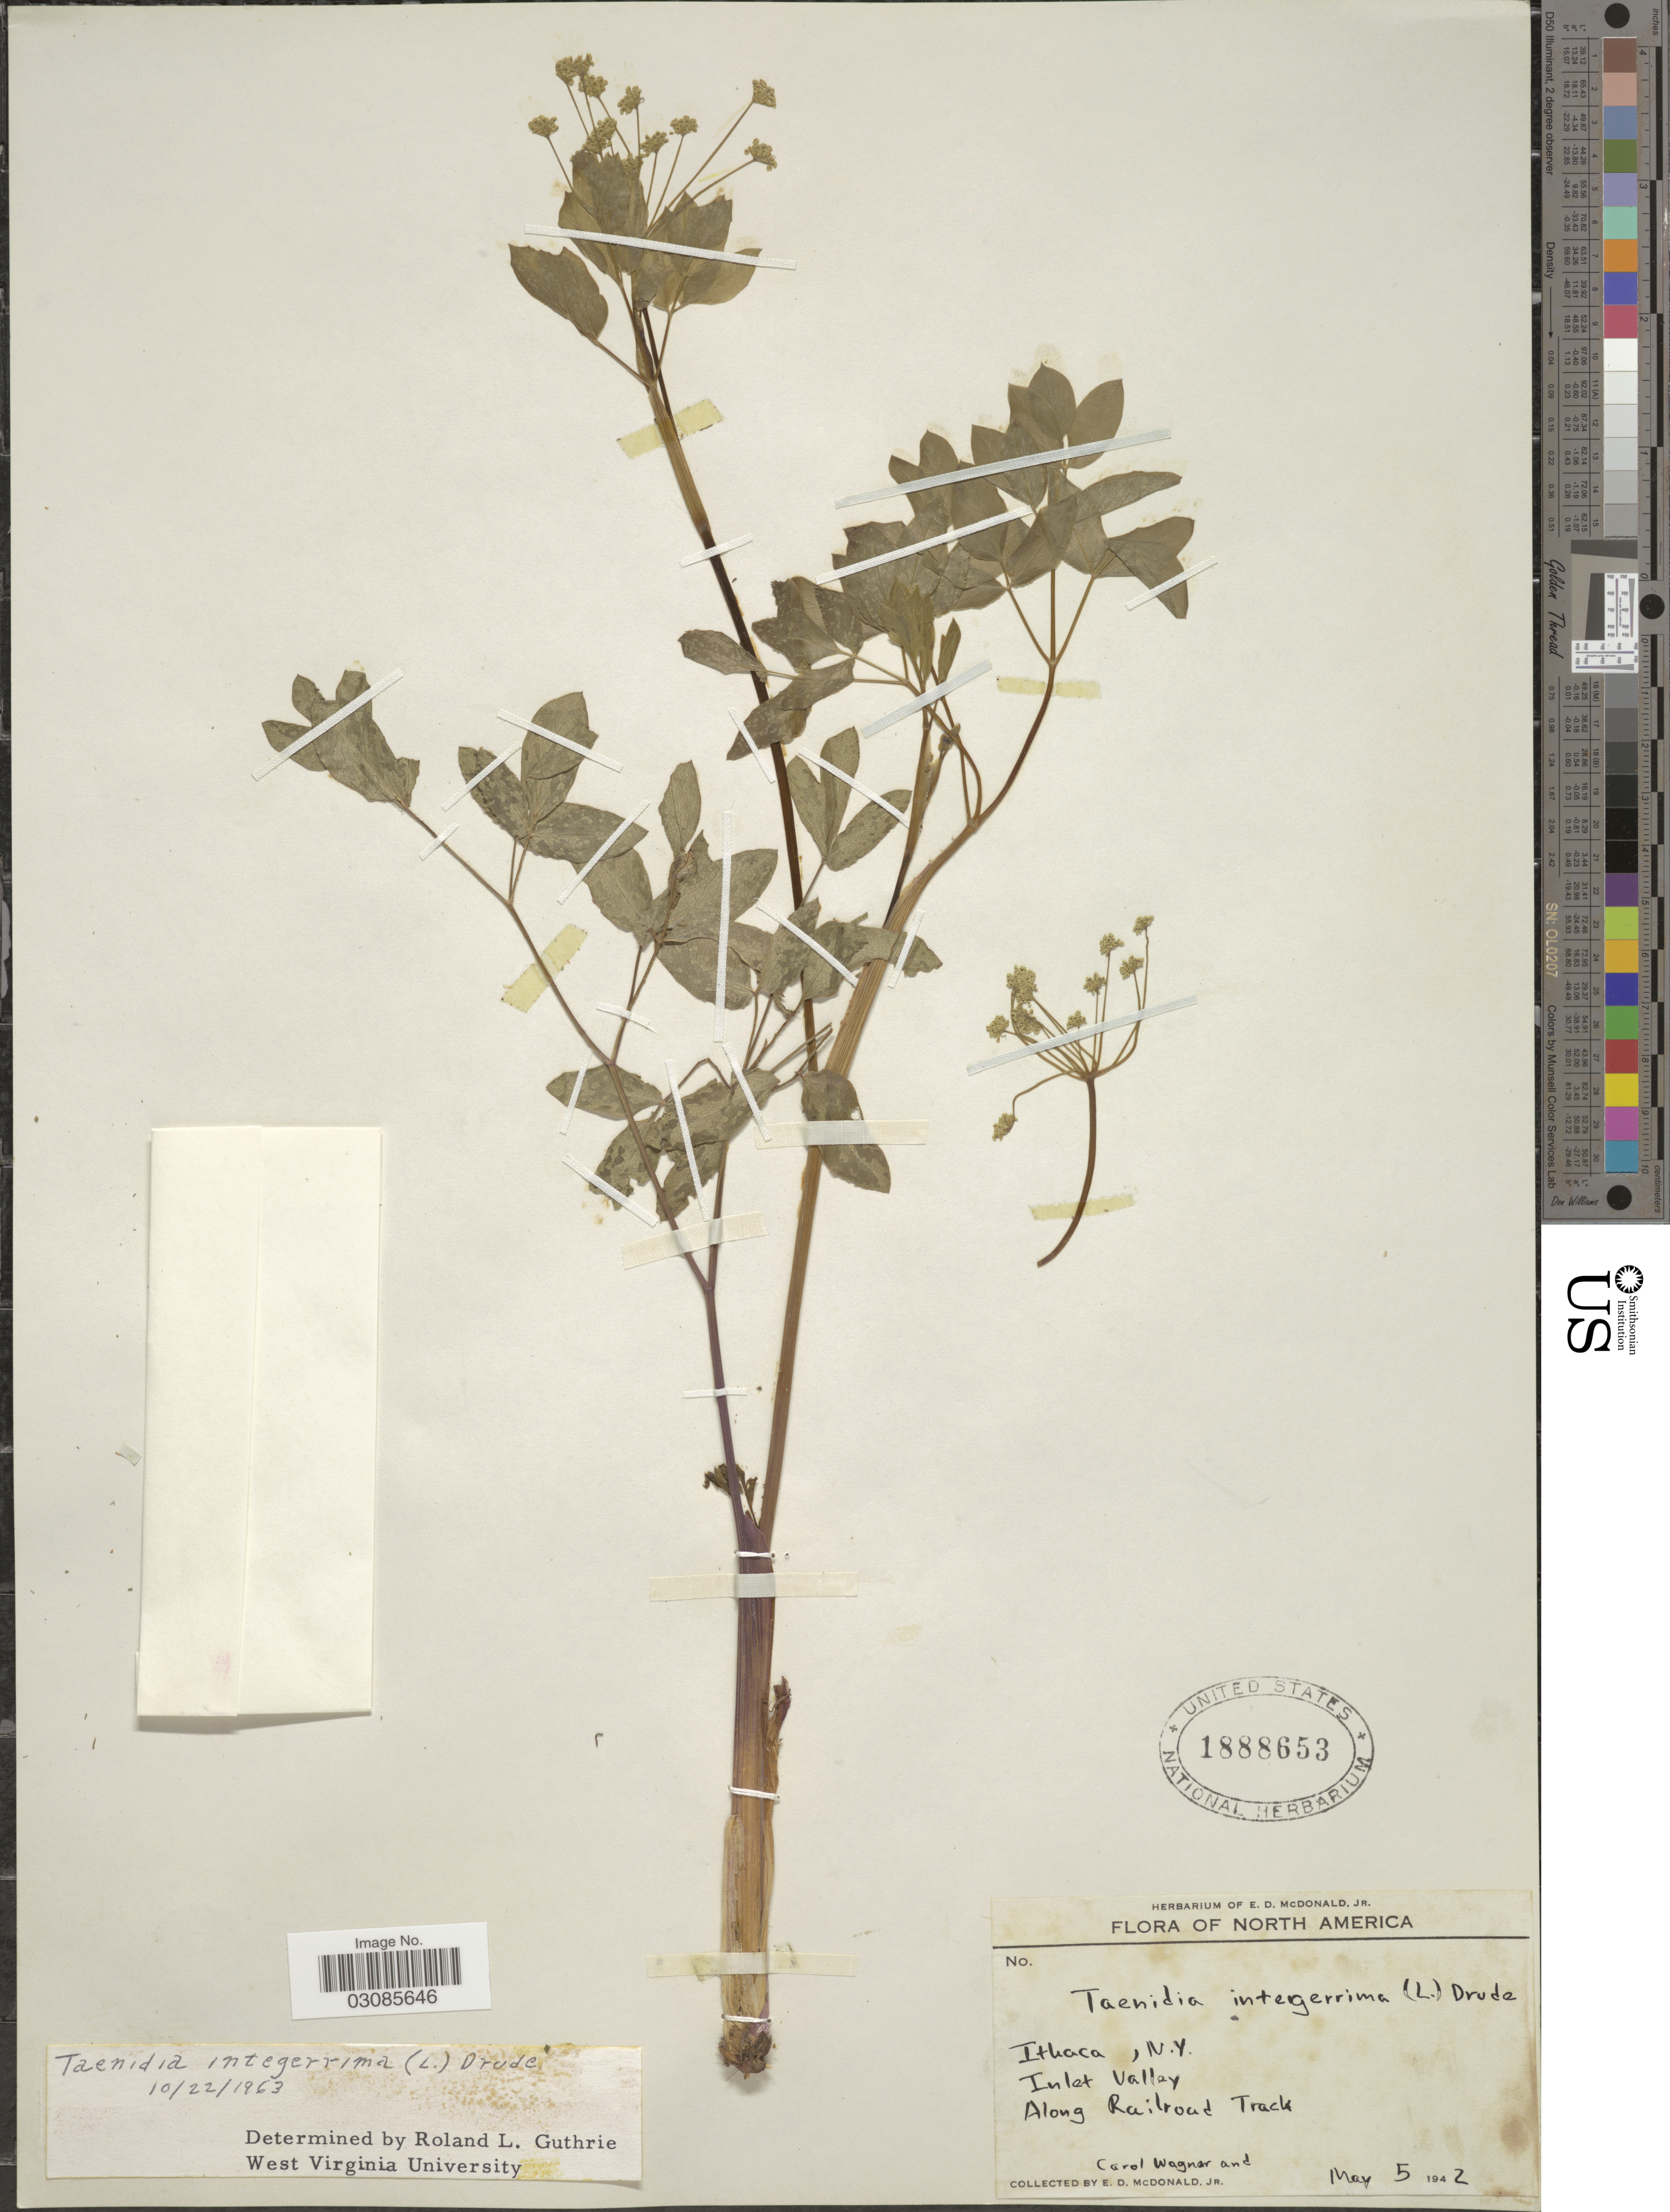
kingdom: Plantae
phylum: Tracheophyta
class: Magnoliopsida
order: Apiales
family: Apiaceae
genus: Taenidia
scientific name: Taenidia integerrima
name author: (L.) Drude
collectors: C. Wagner & E. D. McDonald Jr.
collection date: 1942-05-05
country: United States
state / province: New York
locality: Ithaca, N. Y. Inlet Valley. Along Railroad Track.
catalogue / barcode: US 1888653